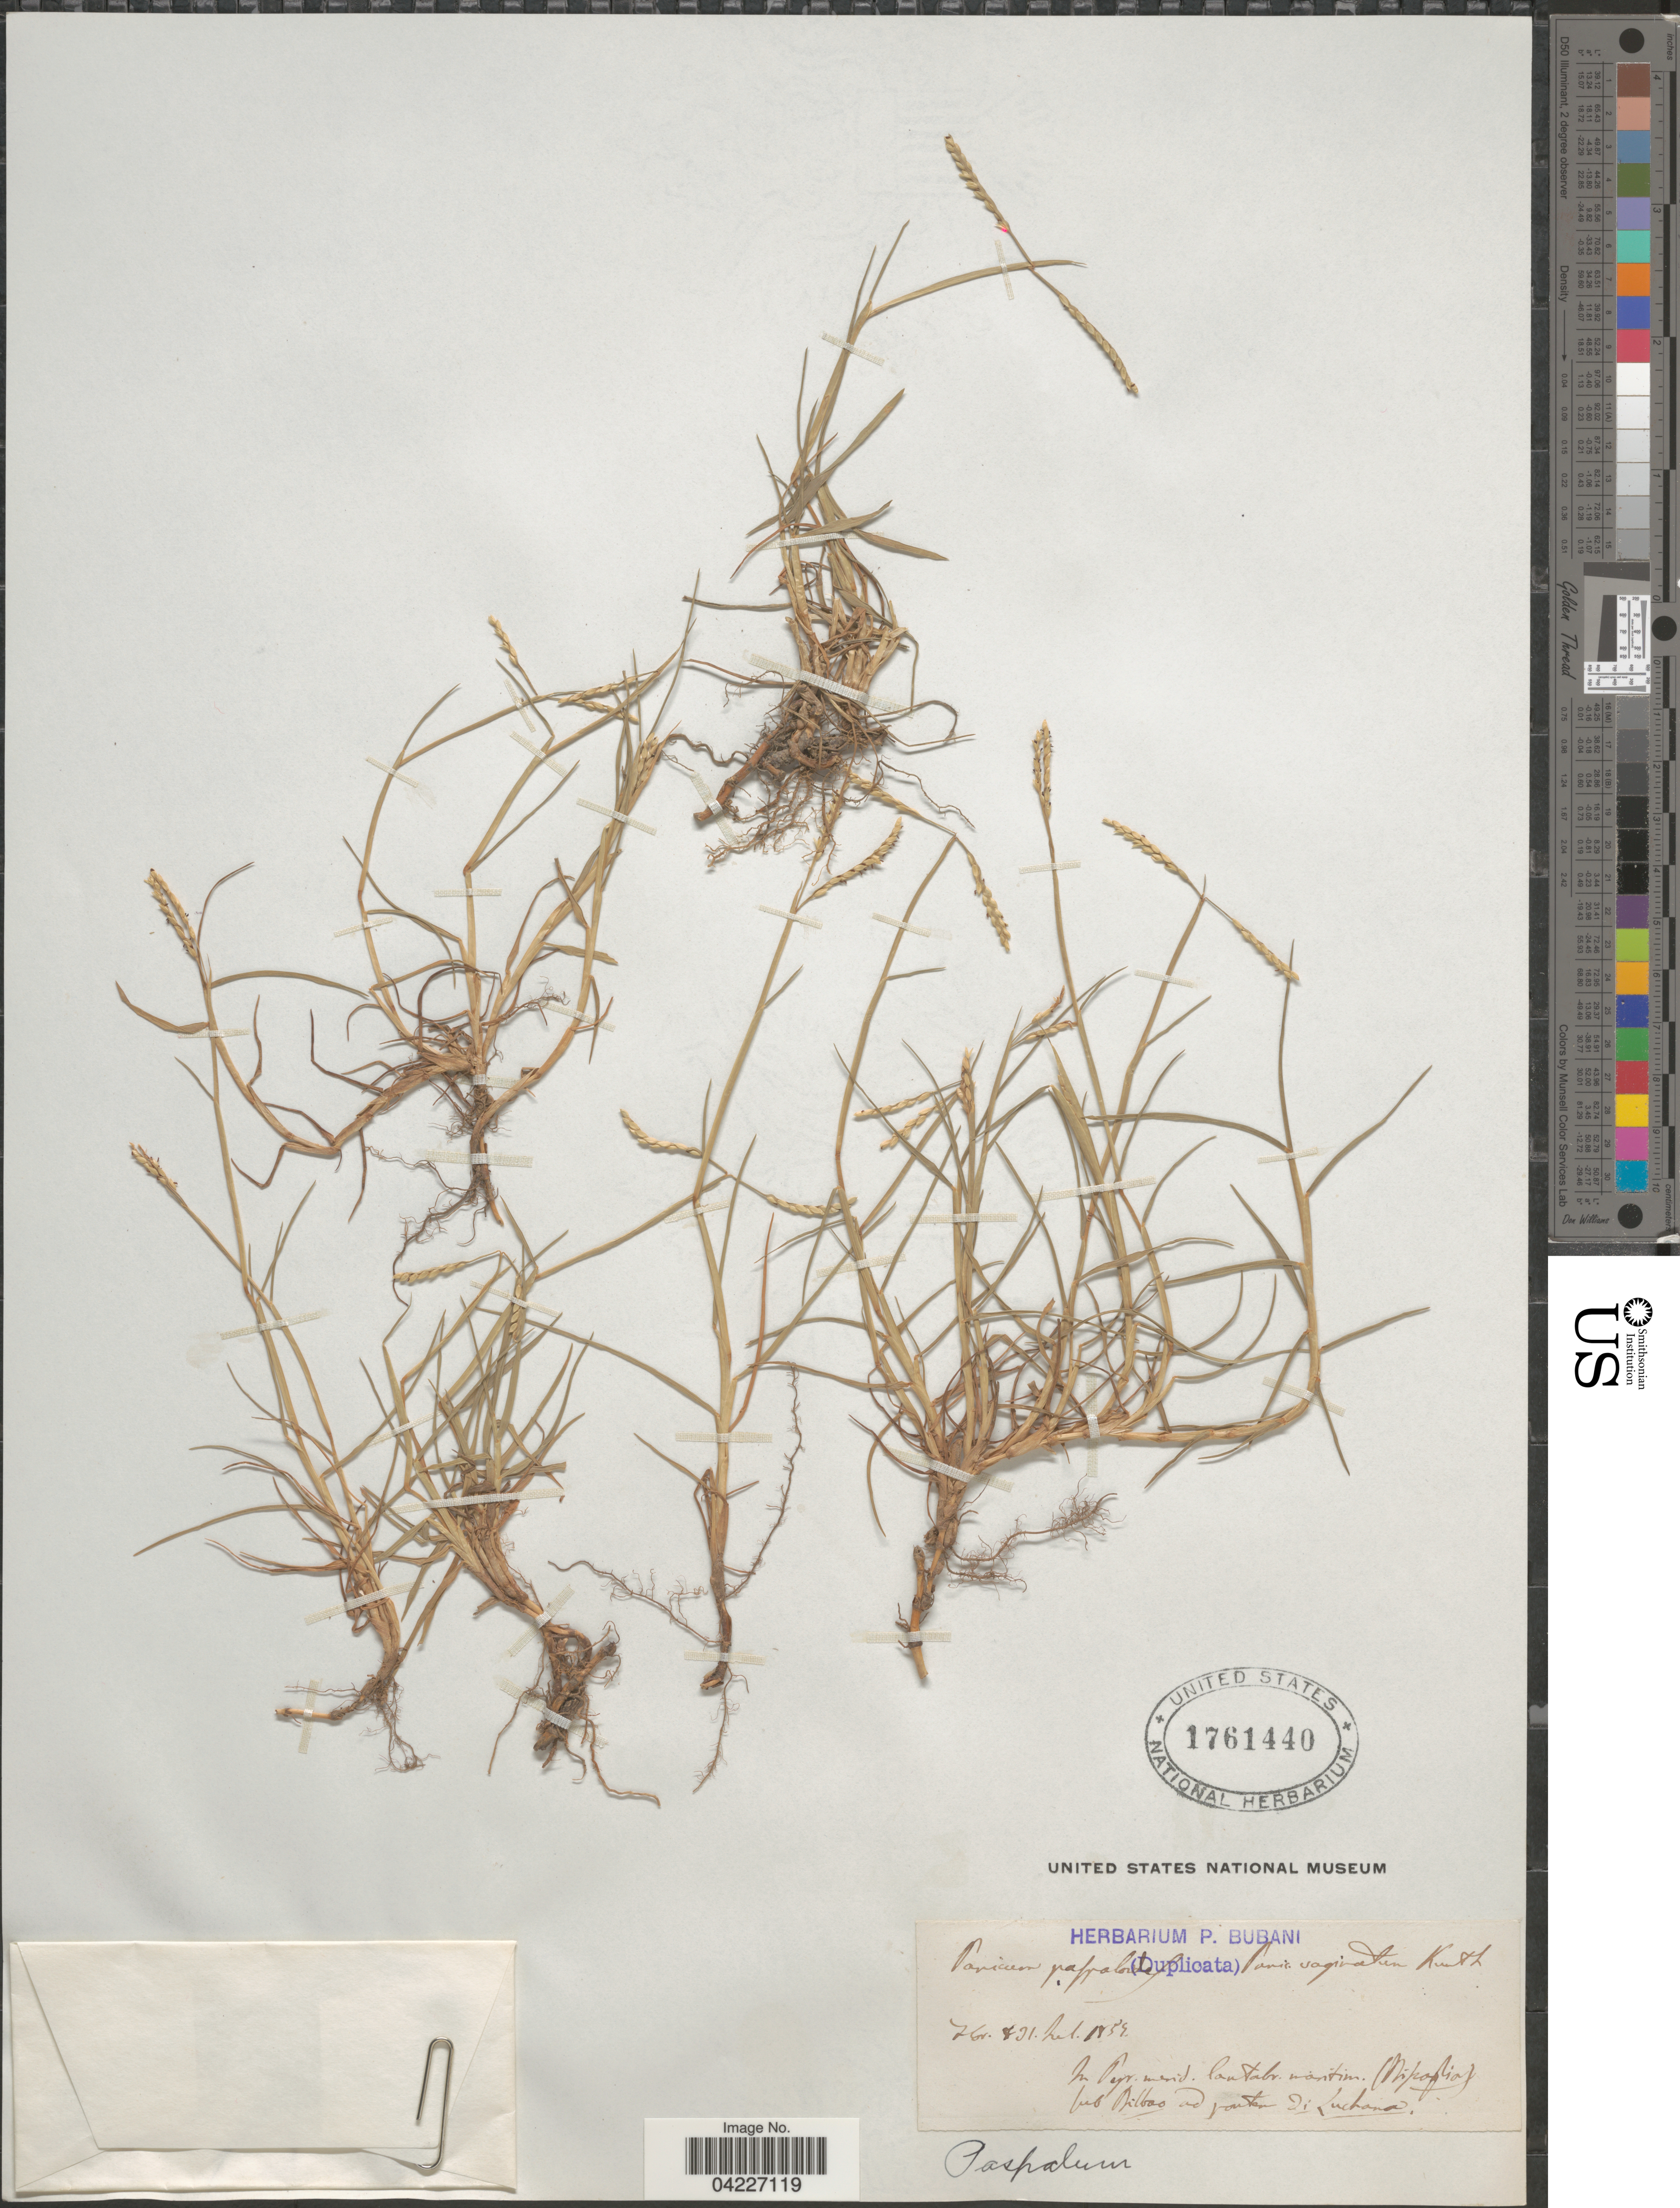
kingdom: Plantae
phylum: Tracheophyta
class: Liliopsida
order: Poales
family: Poaceae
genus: Paspalum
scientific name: Paspalum distichum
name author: L.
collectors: ex herb. P. Bubani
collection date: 1859-07-31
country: Spain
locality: In Pyr. merid. Cantabr maritim (Mipofio) pus Bilbao ad ponte di Luchana.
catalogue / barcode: US 1761440